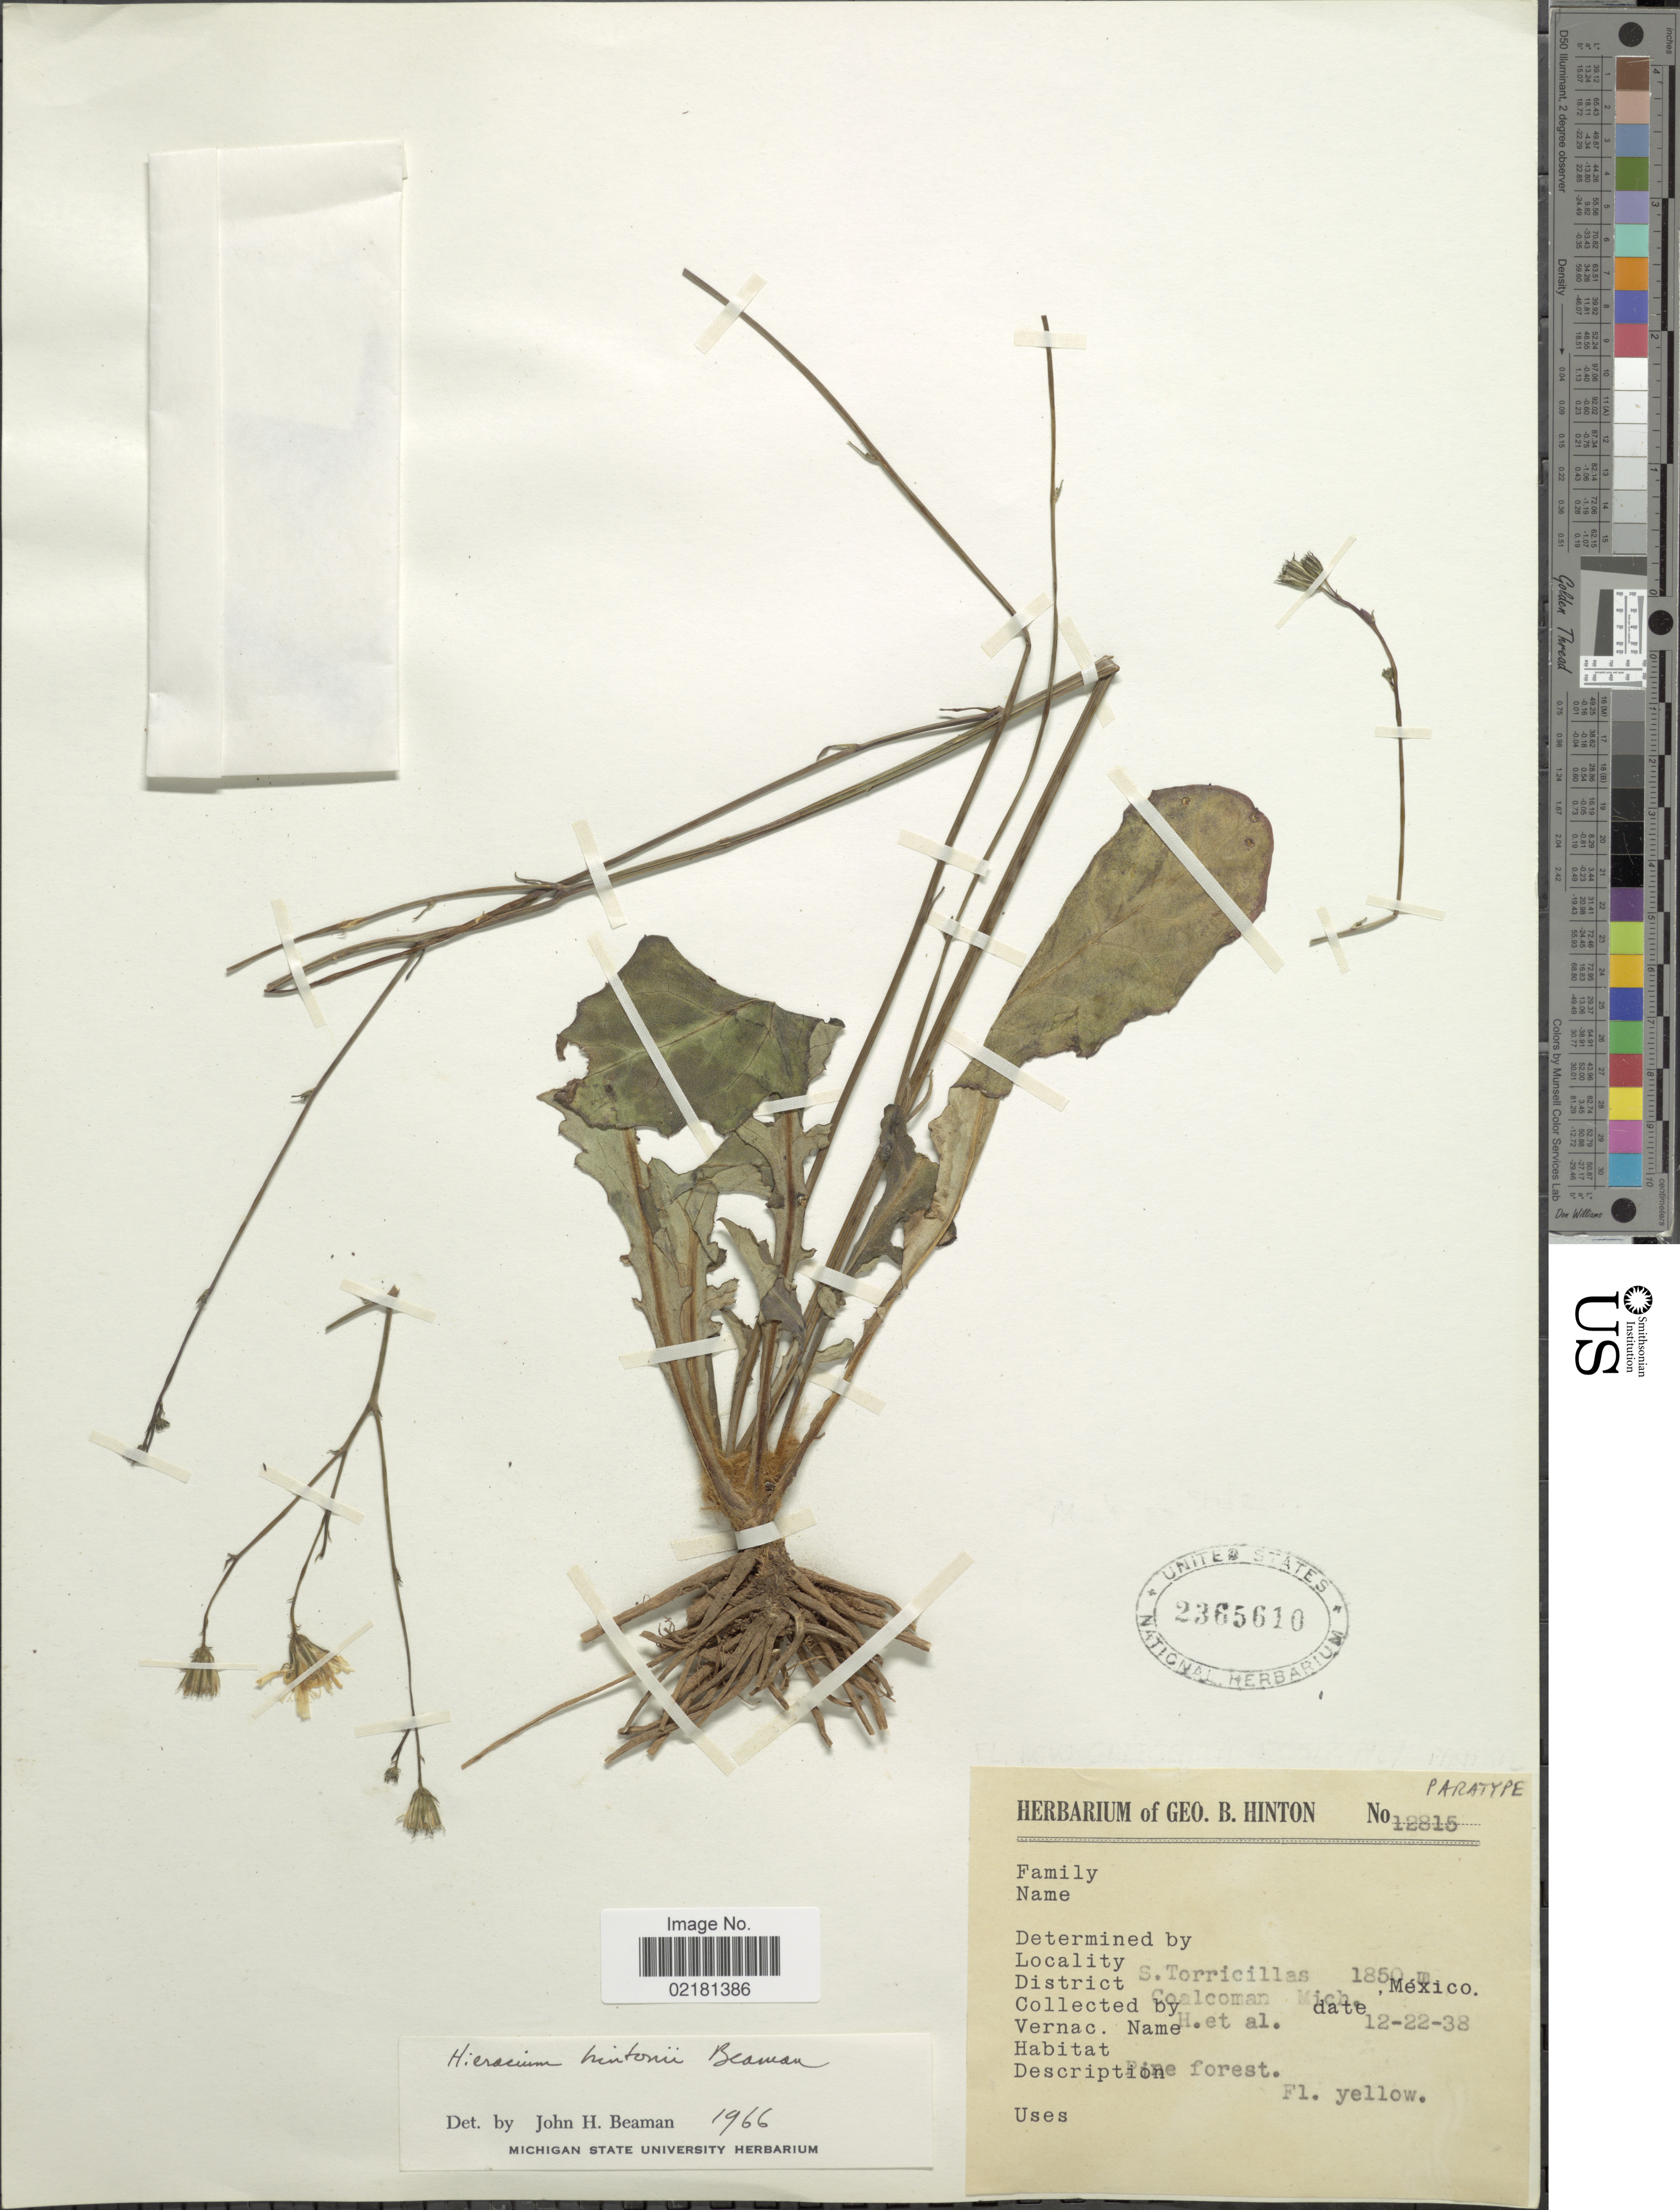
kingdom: Plantae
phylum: Tracheophyta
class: Magnoliopsida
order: Asterales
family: Asteraceae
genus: Hieracium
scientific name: Hieracium hintonii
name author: Beaman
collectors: G. B. Hinton & et al.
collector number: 12815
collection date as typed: Transcribed d/m/y: 22/12/38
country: Mexico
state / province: Michoacán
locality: S. Torricillas, District Coalcoman.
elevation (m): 1850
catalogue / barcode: US 2365610